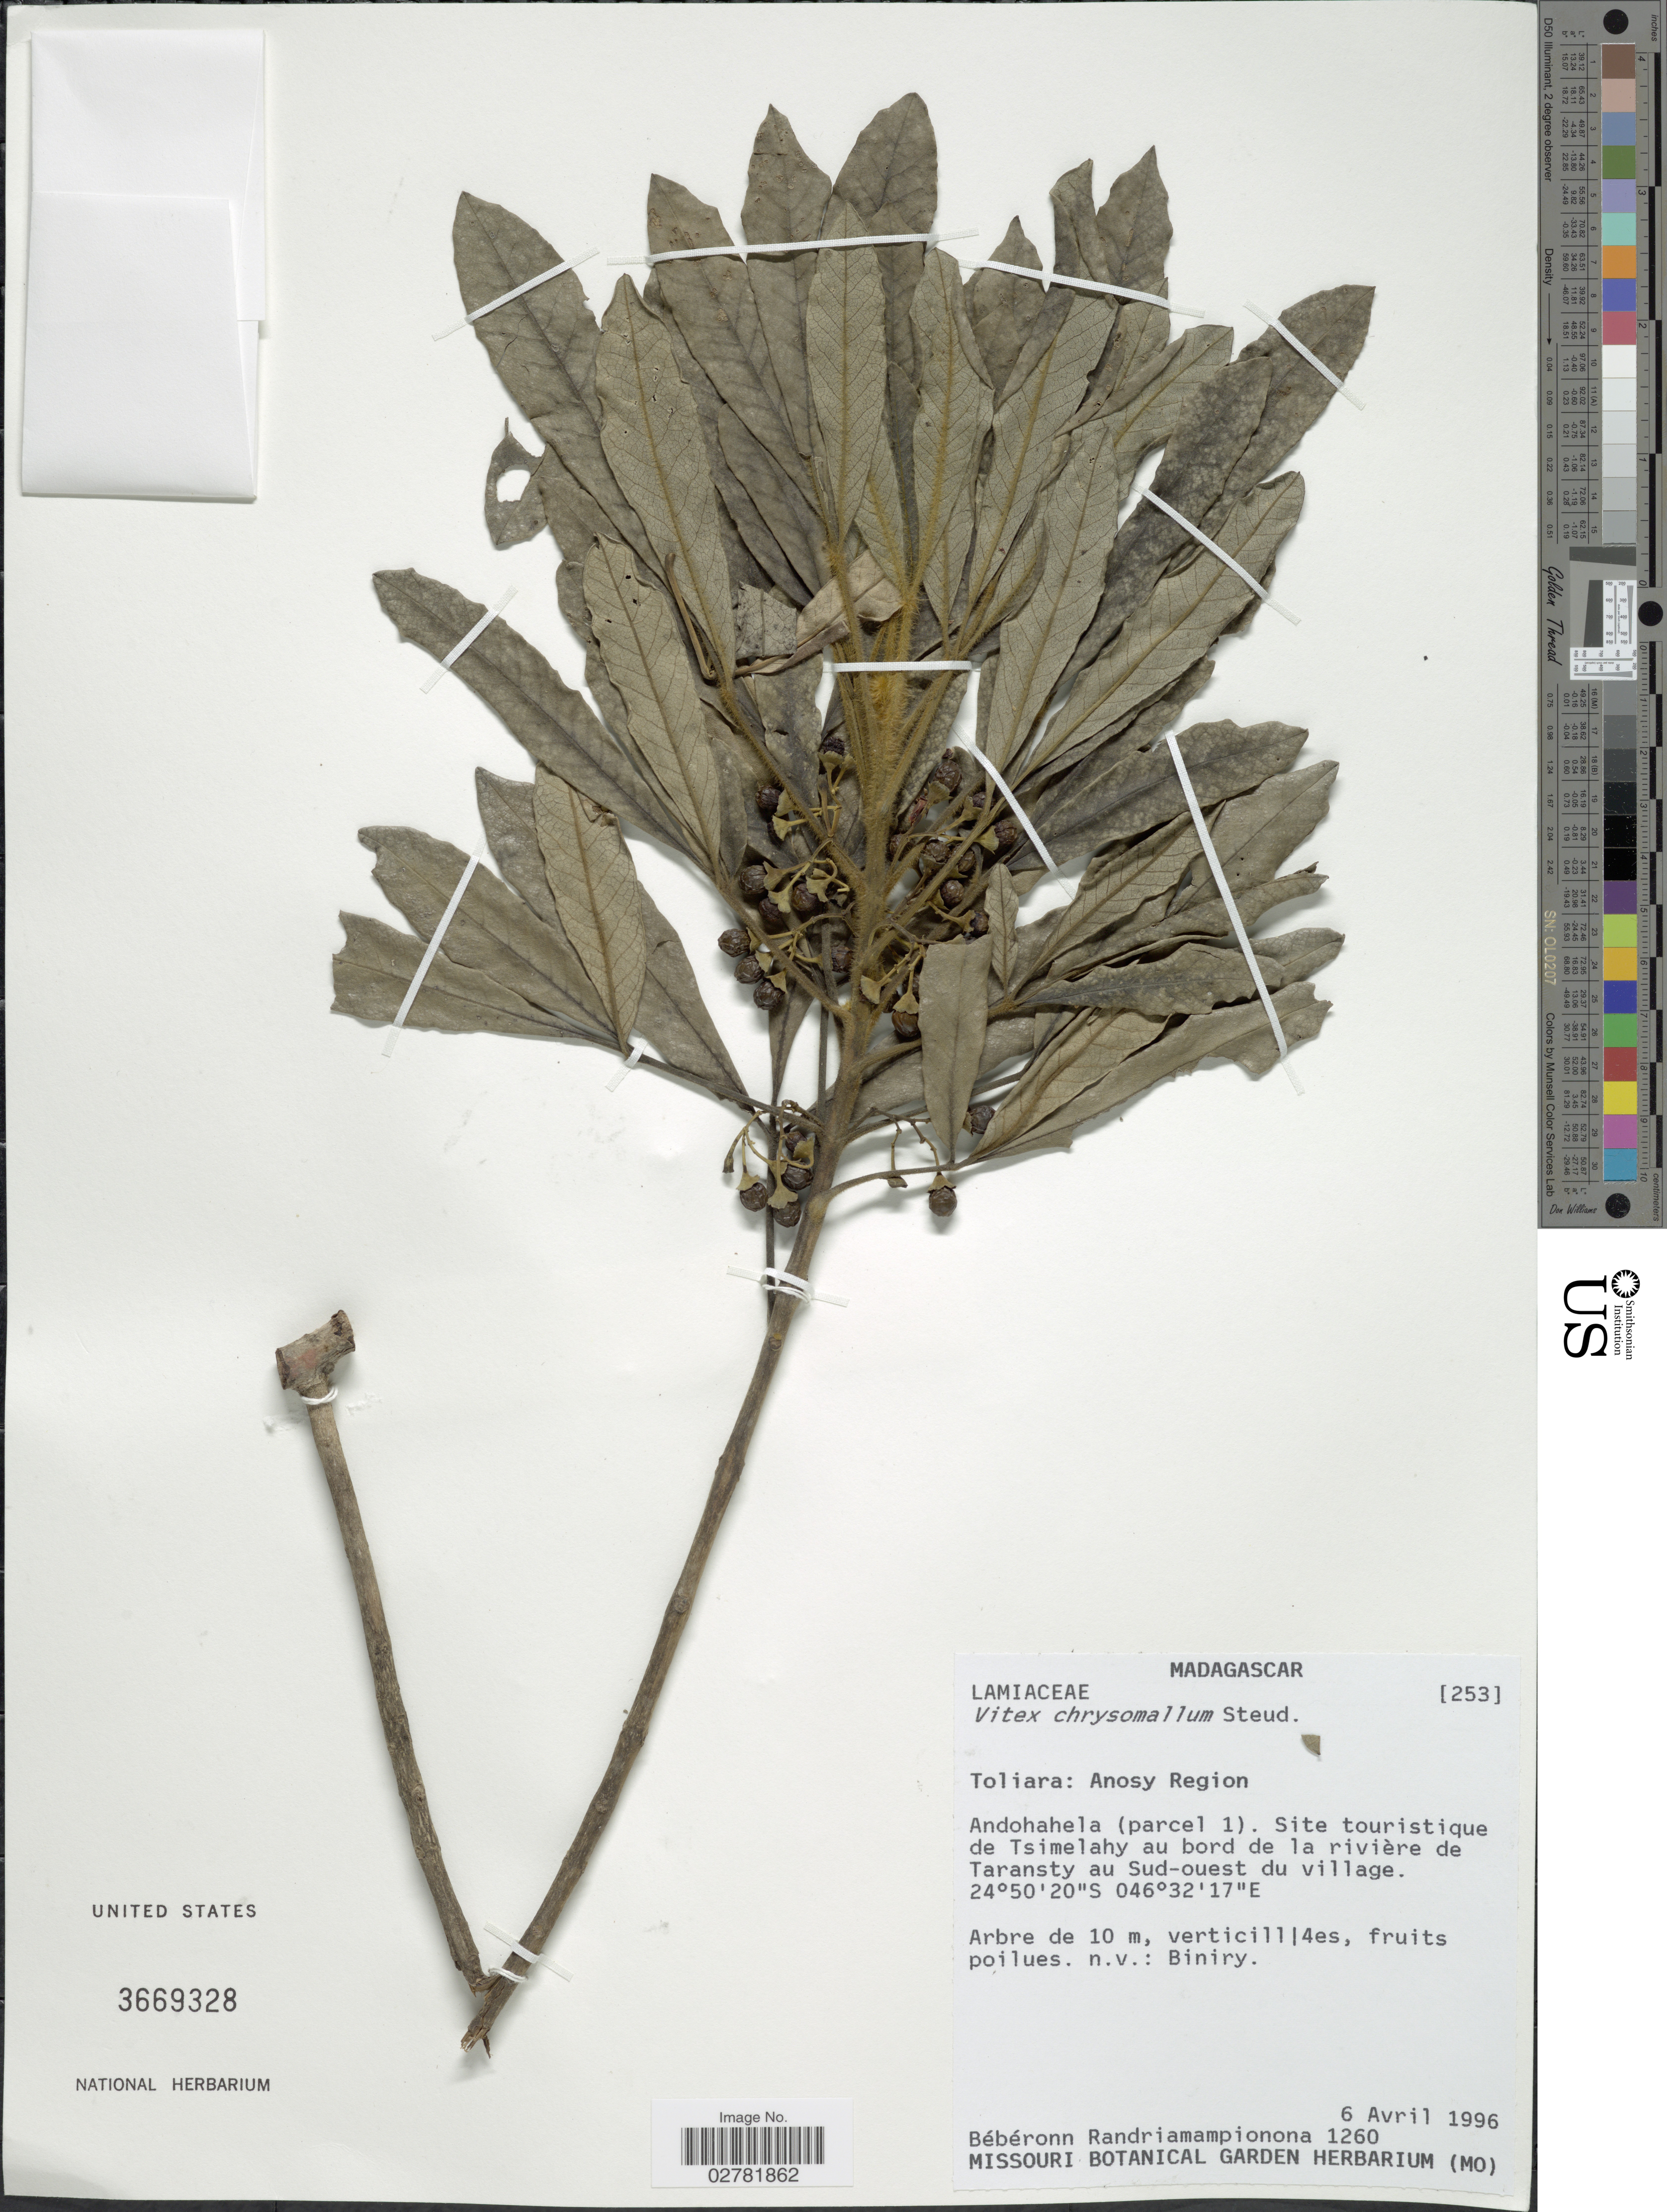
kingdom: Plantae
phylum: Tracheophyta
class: Magnoliopsida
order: Lamiales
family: Lamiaceae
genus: Vitex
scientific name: Vitex chrysomallum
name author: Steud.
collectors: B. Randriamampionona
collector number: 1260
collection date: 1996-04-06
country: Madagascar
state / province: Anosy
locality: Toliara: Anosy Region. Andohahela (parcel 1). Site touristique de Tsimelahy au bord de la rivière de Taransty au Sud-ouest du village.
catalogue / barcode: US 3669328